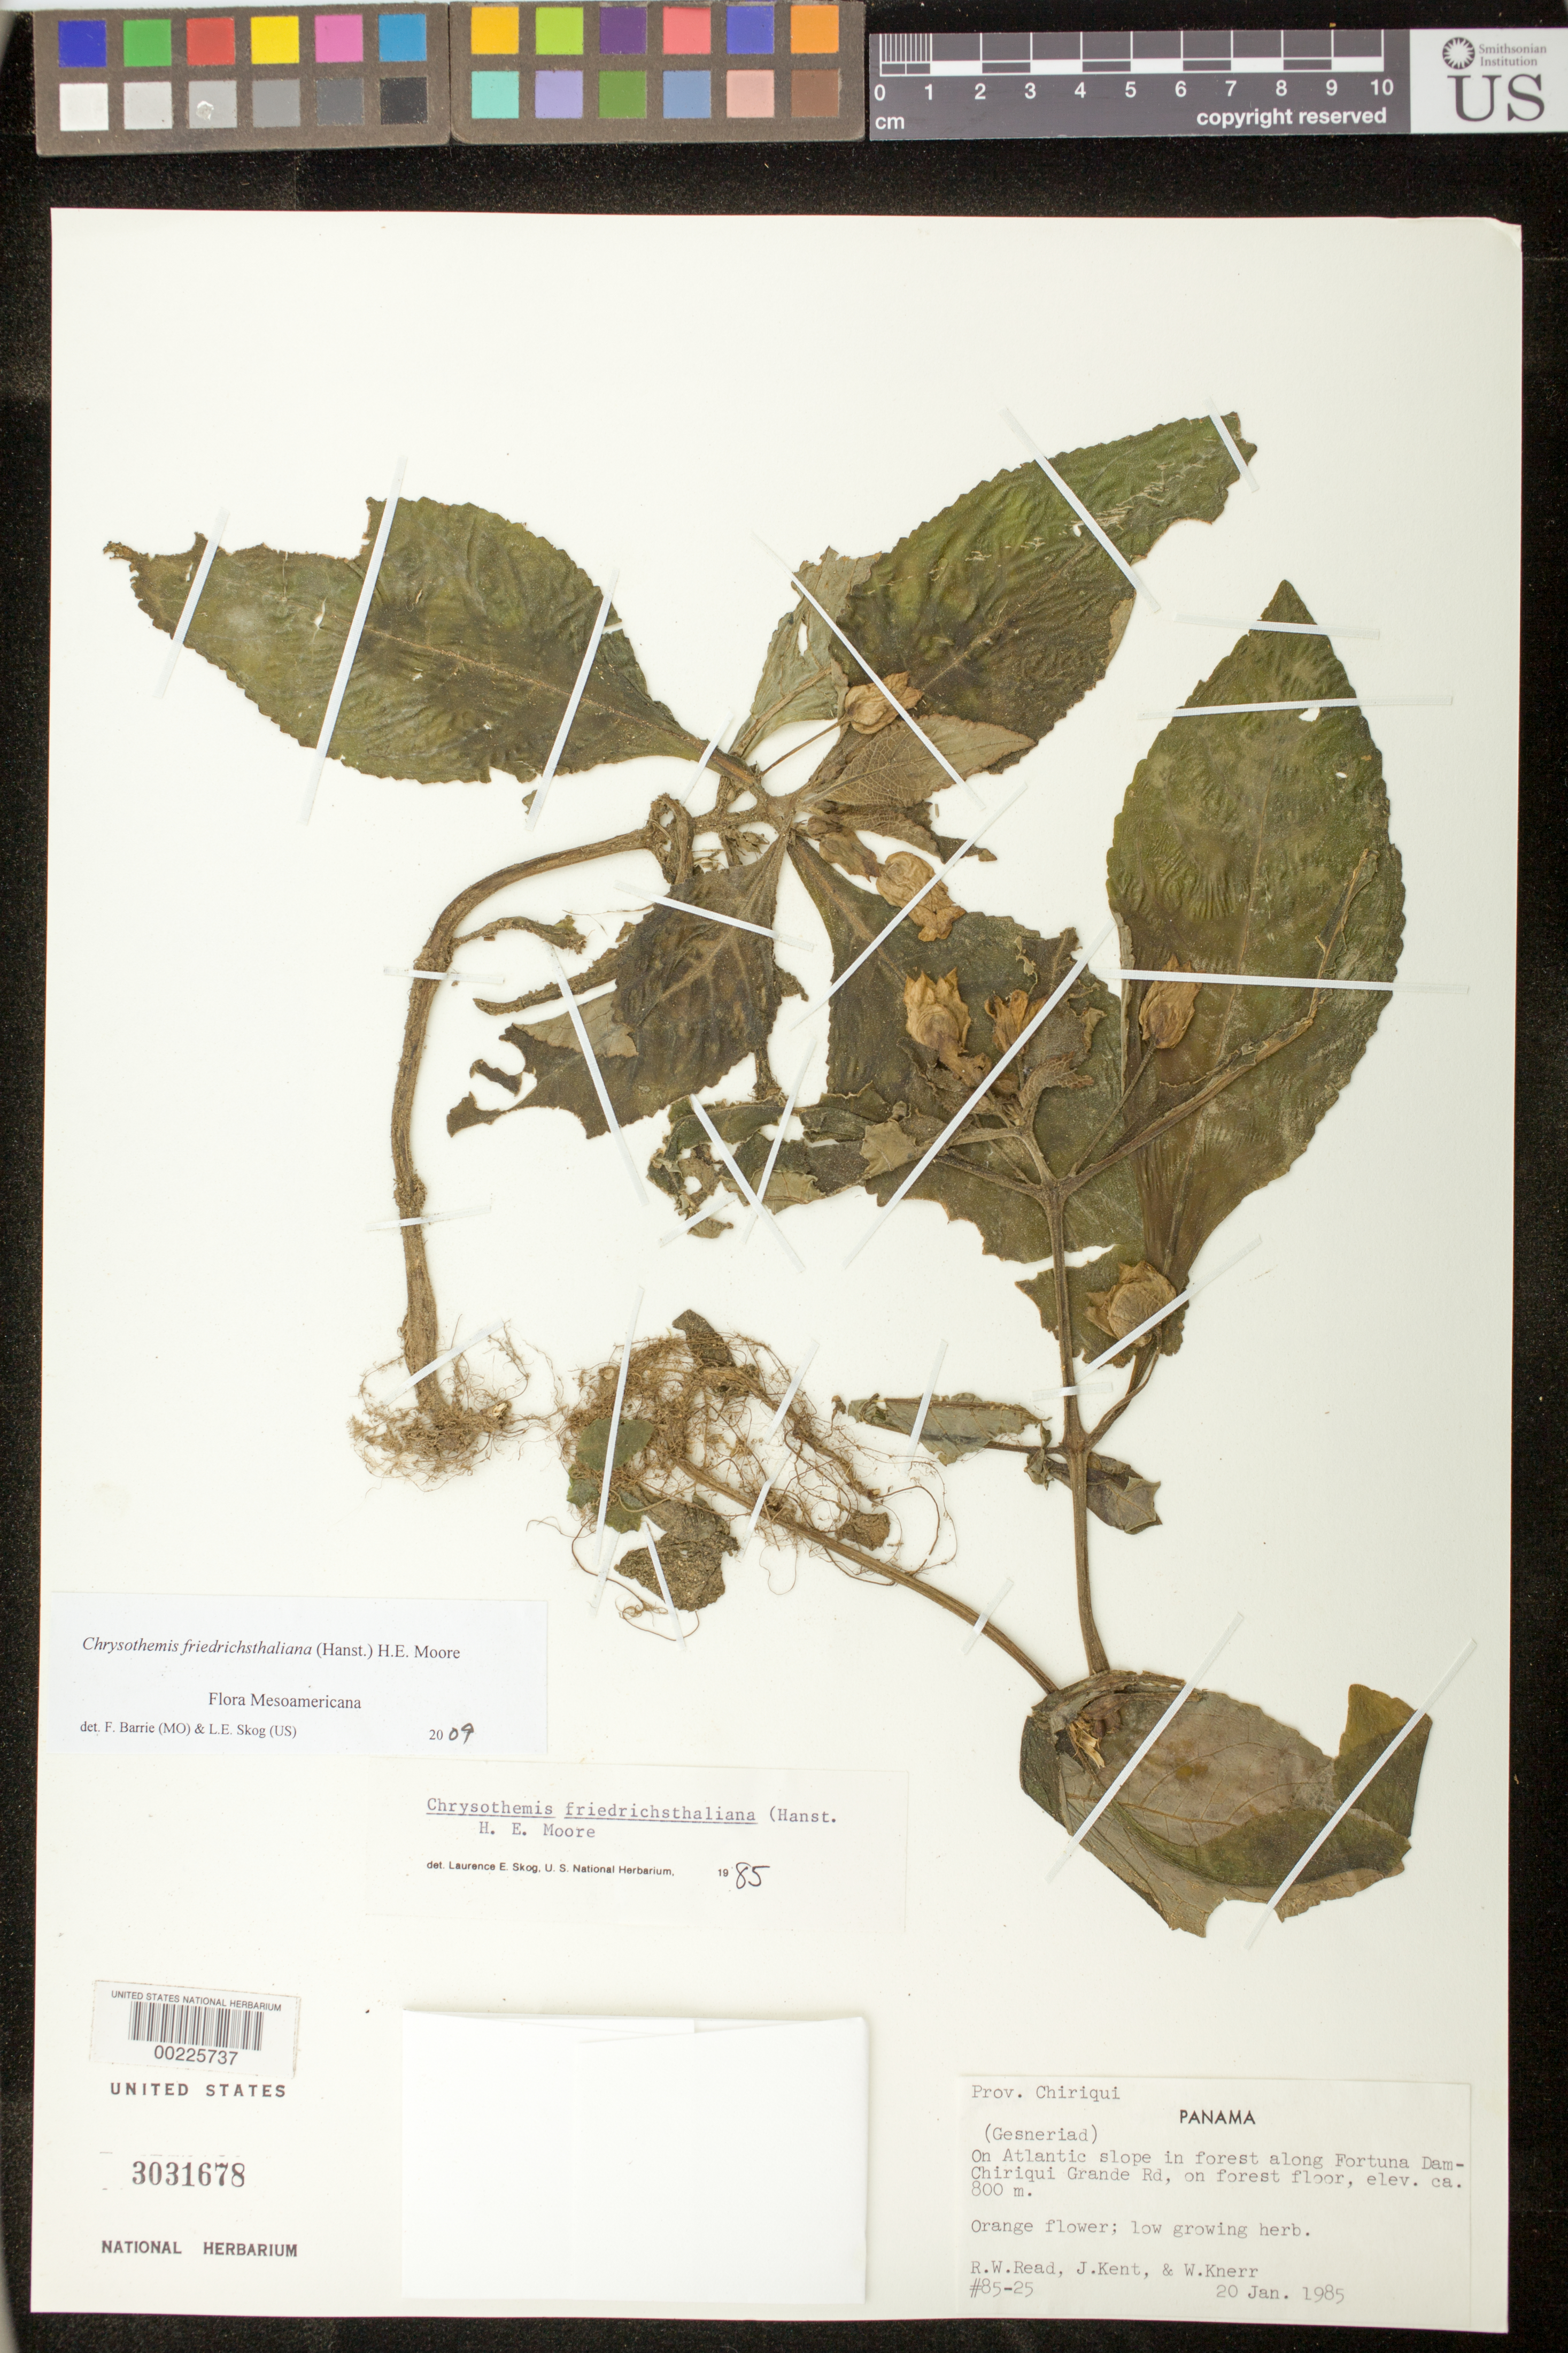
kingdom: Plantae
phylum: Tracheophyta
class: Magnoliopsida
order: Lamiales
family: Gesneriaceae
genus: Chrysothemis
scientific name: Chrysothemis friedrichsthaliana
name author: (Hanst.) H.E. Moore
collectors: R. W. Read & et al.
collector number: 8525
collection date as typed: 20 Jan 1985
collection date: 1985-01-20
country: Panama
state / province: Chiriquí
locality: Along Fortuna Dam-Chiriqui Grande rd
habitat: On Atlantic slope in forest; on forest floor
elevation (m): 800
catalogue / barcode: US 3031678